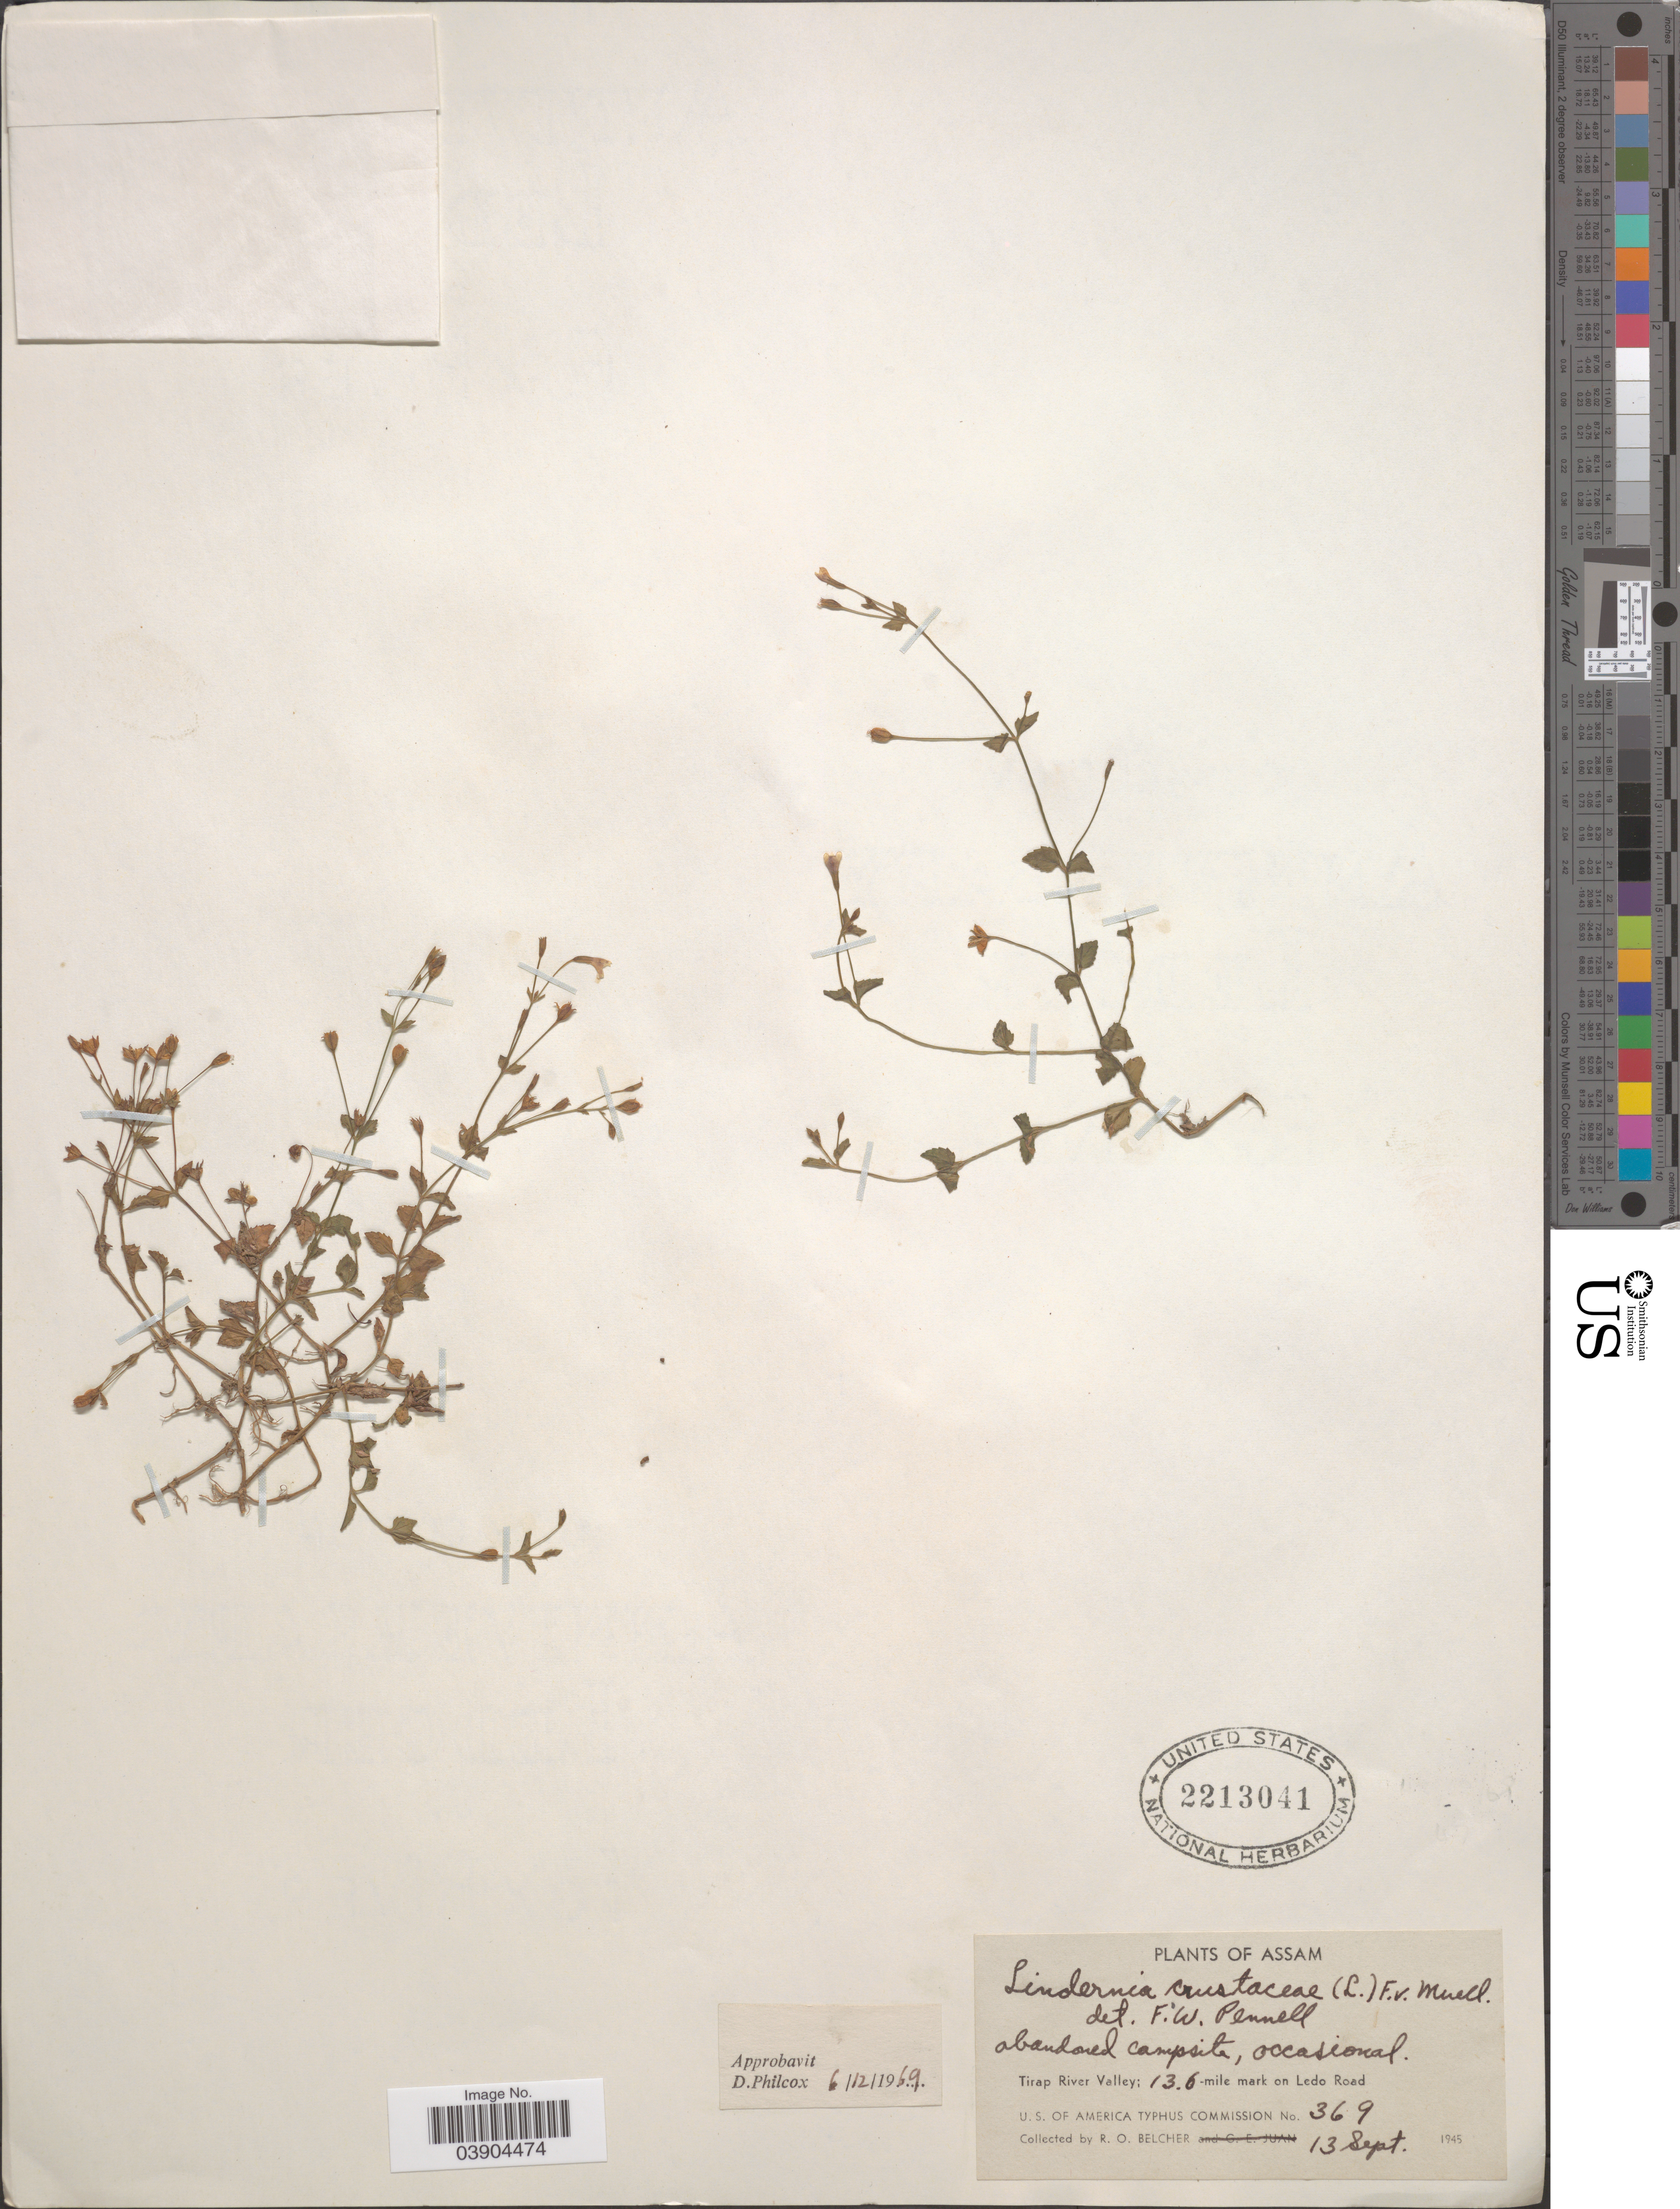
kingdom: Plantae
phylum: Tracheophyta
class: Magnoliopsida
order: Lamiales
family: Linderniaceae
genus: Lindernia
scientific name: Lindernia crustacea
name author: (L.) F. Muell.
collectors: R. Belcher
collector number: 369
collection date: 1945-09-13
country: India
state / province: Assam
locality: Abandoned campsite. Tirap River Valley; 13.6 mile mark on Ledo Road.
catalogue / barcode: US 2213041